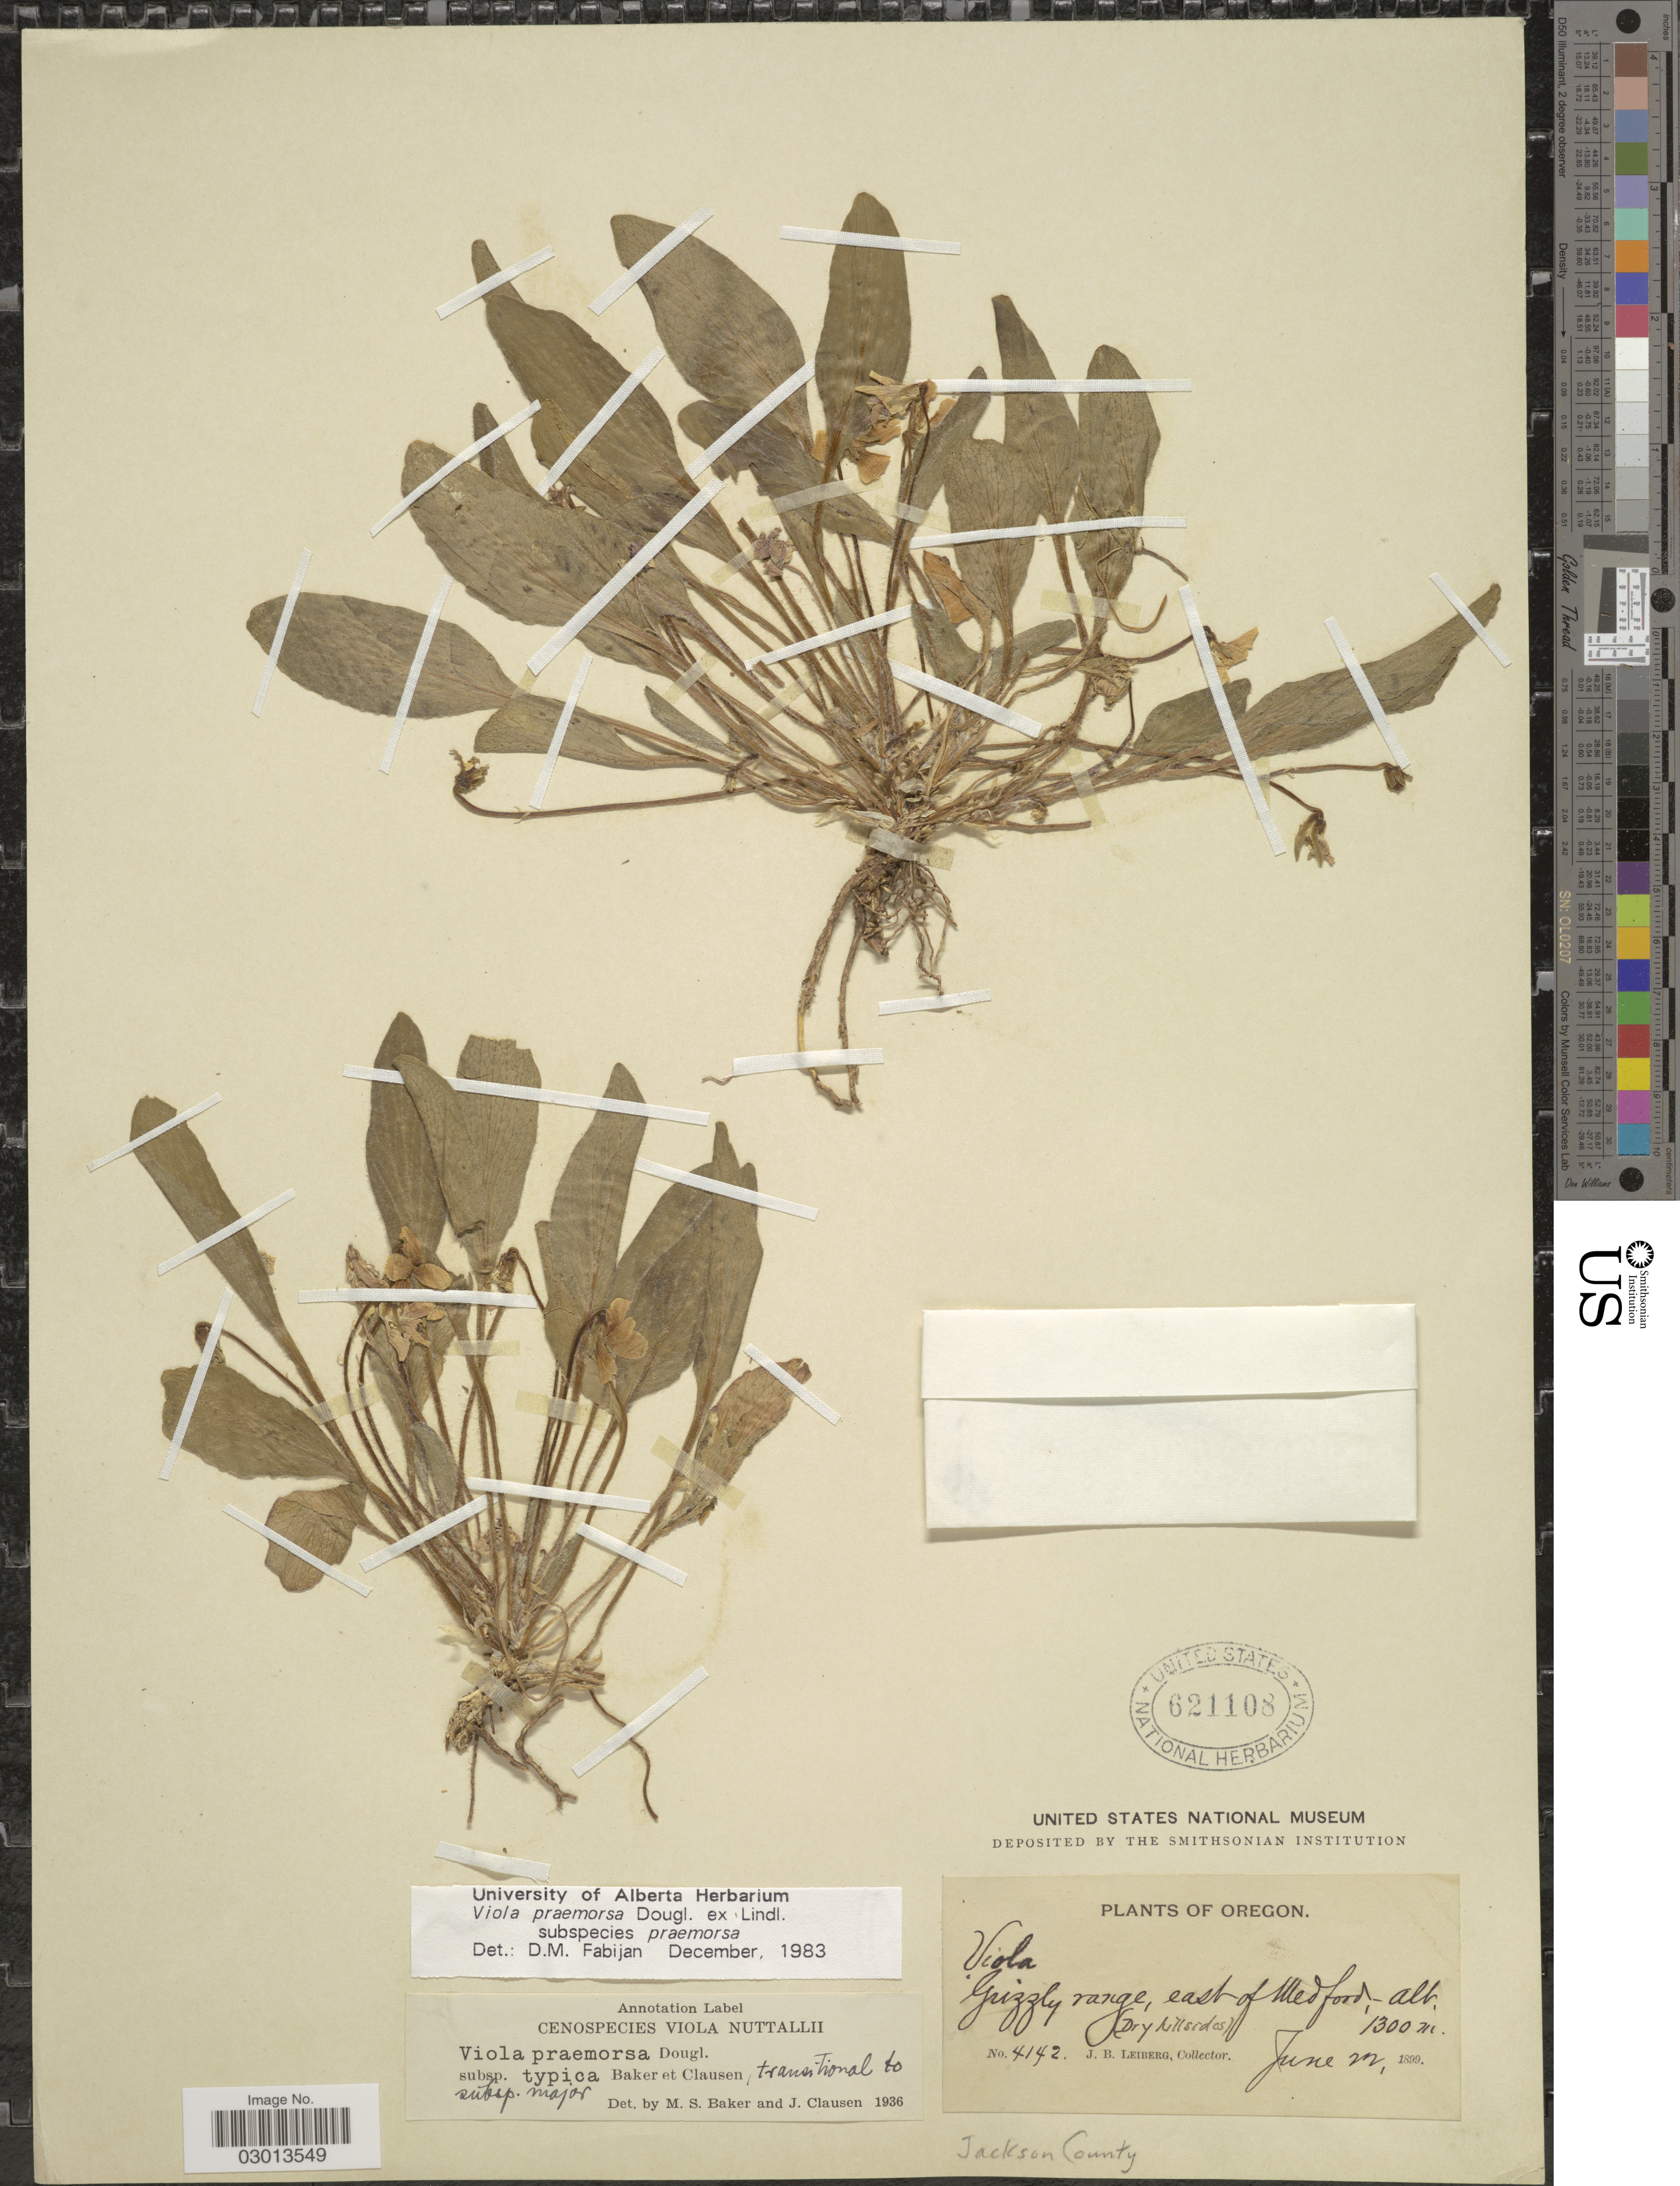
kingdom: Plantae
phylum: Tracheophyta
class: Magnoliopsida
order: Malpighiales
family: Violaceae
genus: Viola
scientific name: Viola praemorsa subsp. praemorsa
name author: Douglas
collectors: J. B. Leiberg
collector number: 4142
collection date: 1899-06-22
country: United States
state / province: Oregon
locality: Grizzly range, east of Medford. Jackson County.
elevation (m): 1300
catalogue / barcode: US 621108